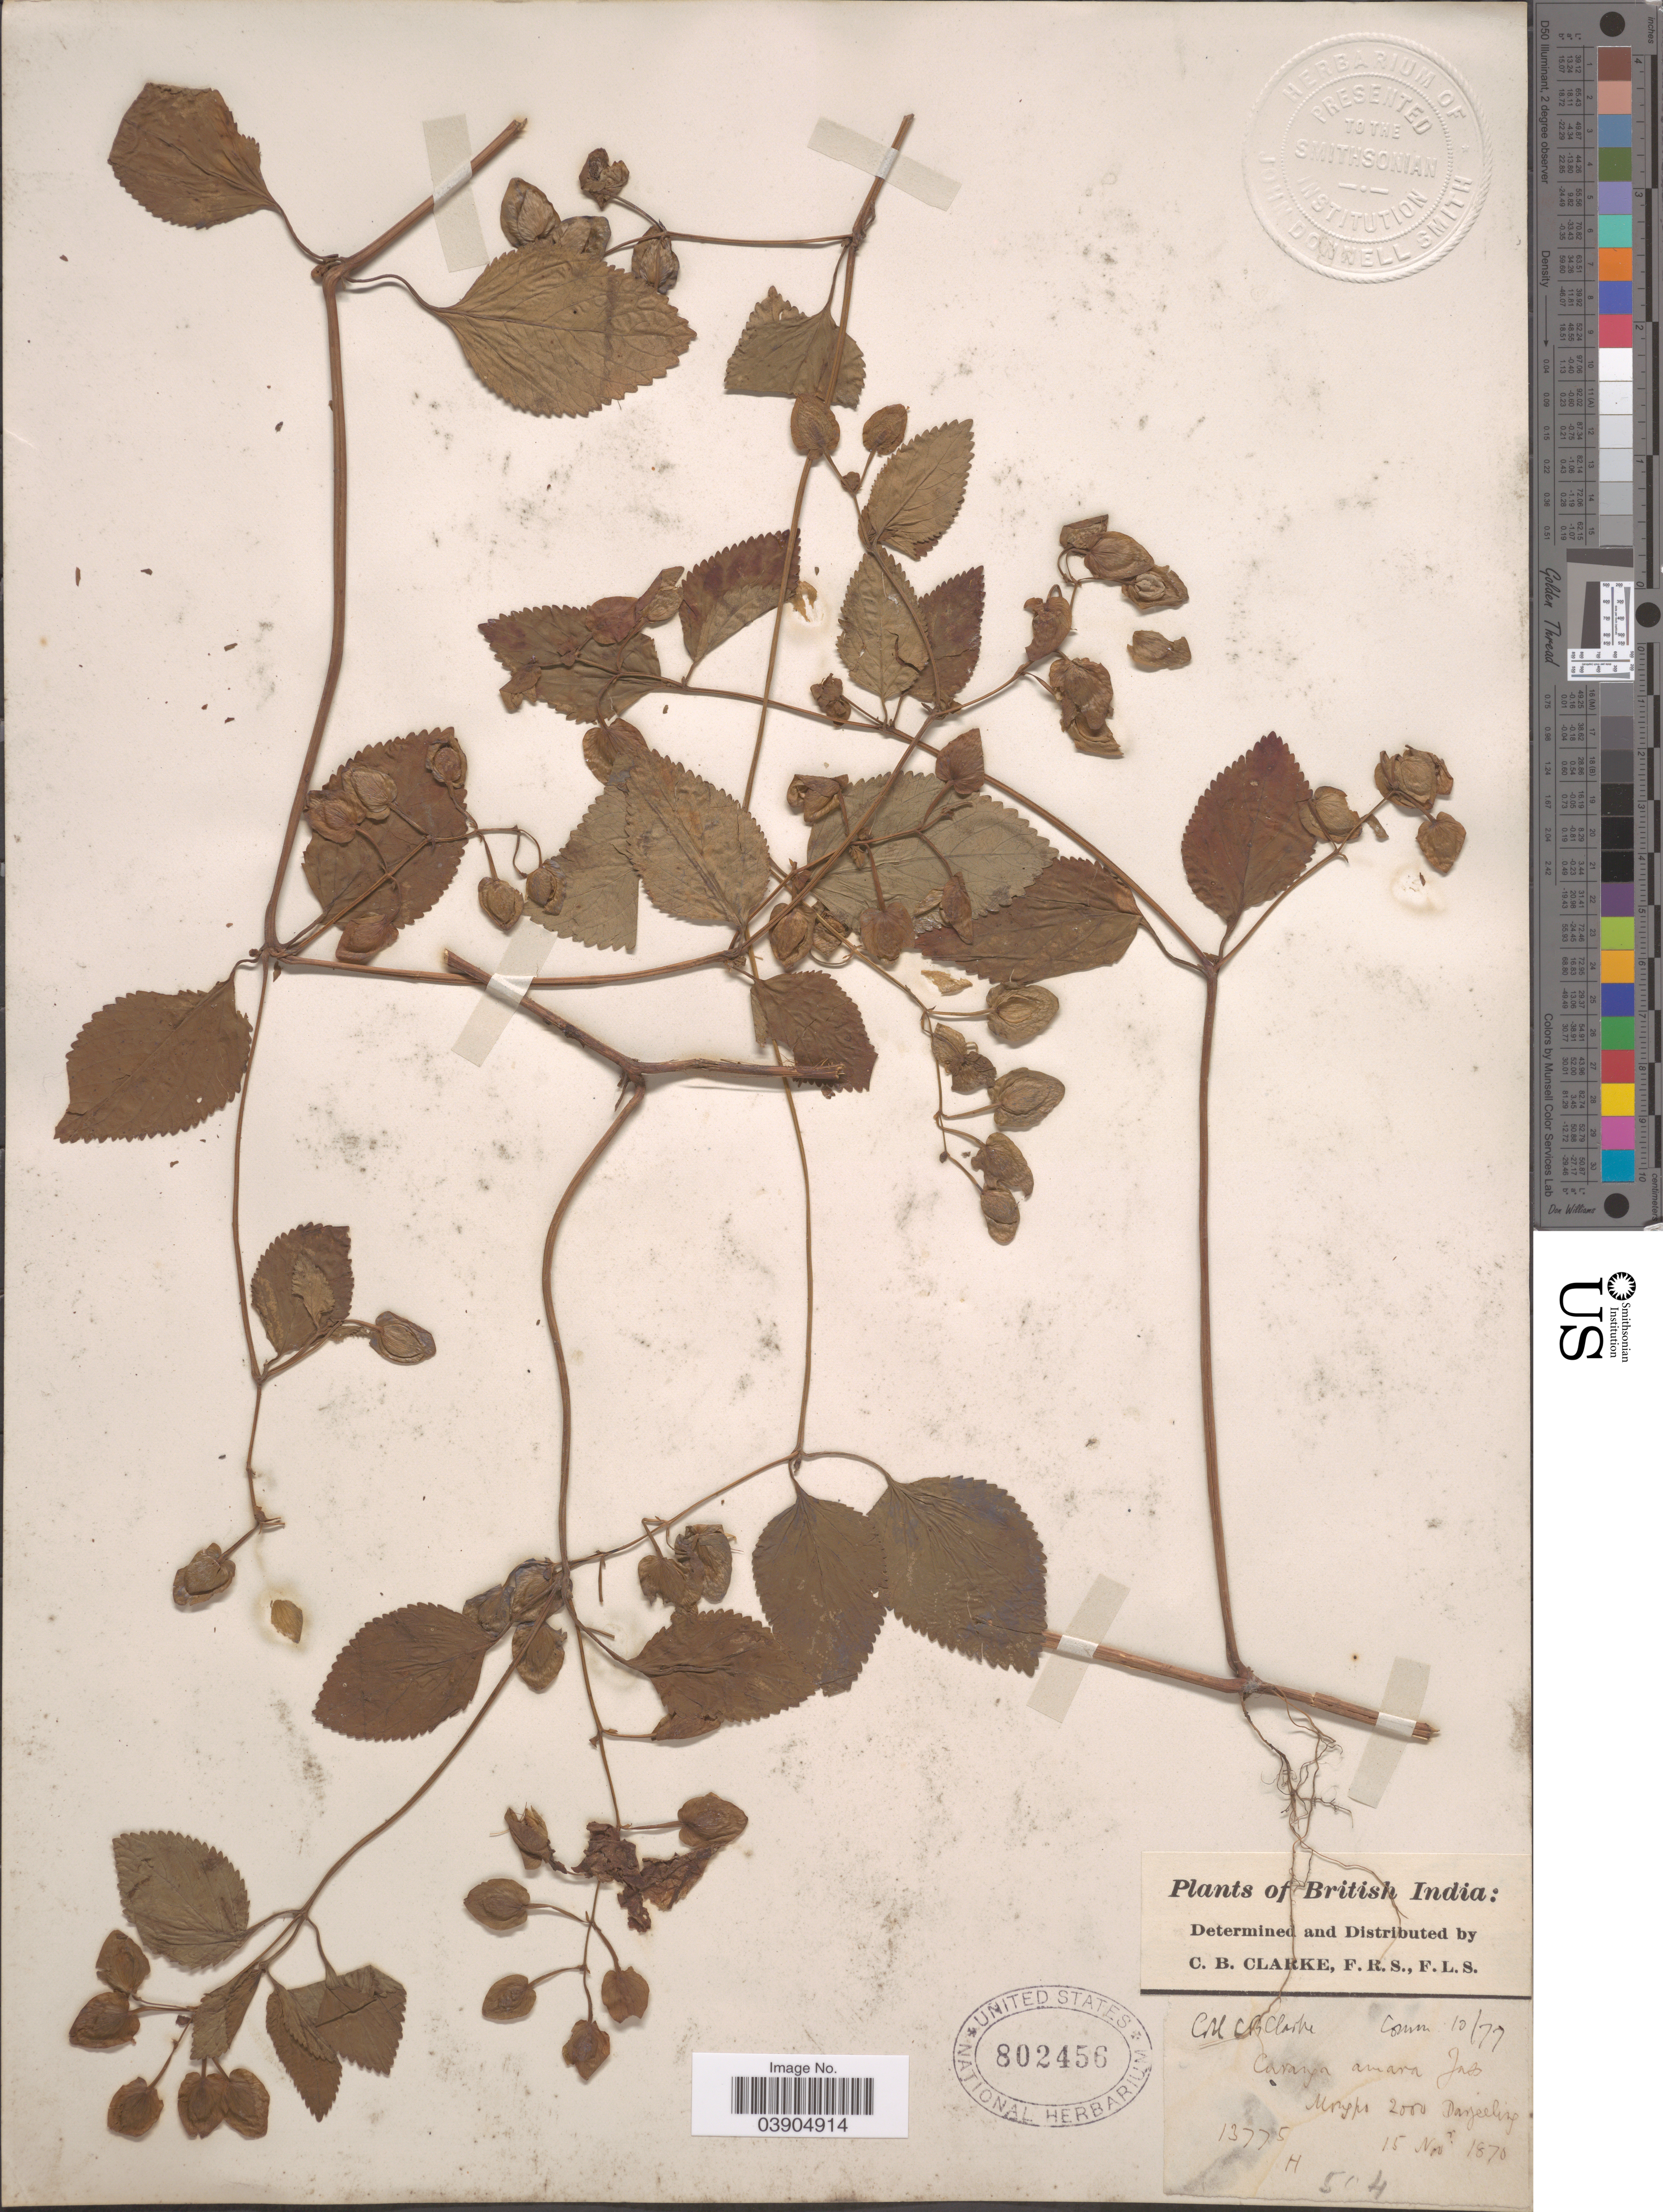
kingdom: Plantae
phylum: Tracheophyta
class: Magnoliopsida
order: Lamiales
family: Linderniaceae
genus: Curanga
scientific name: Curanga sp.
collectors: C. B. Clarke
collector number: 13775 H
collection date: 1870-11-15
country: India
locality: British India. Mongpo, Darjeeling.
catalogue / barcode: US 802456